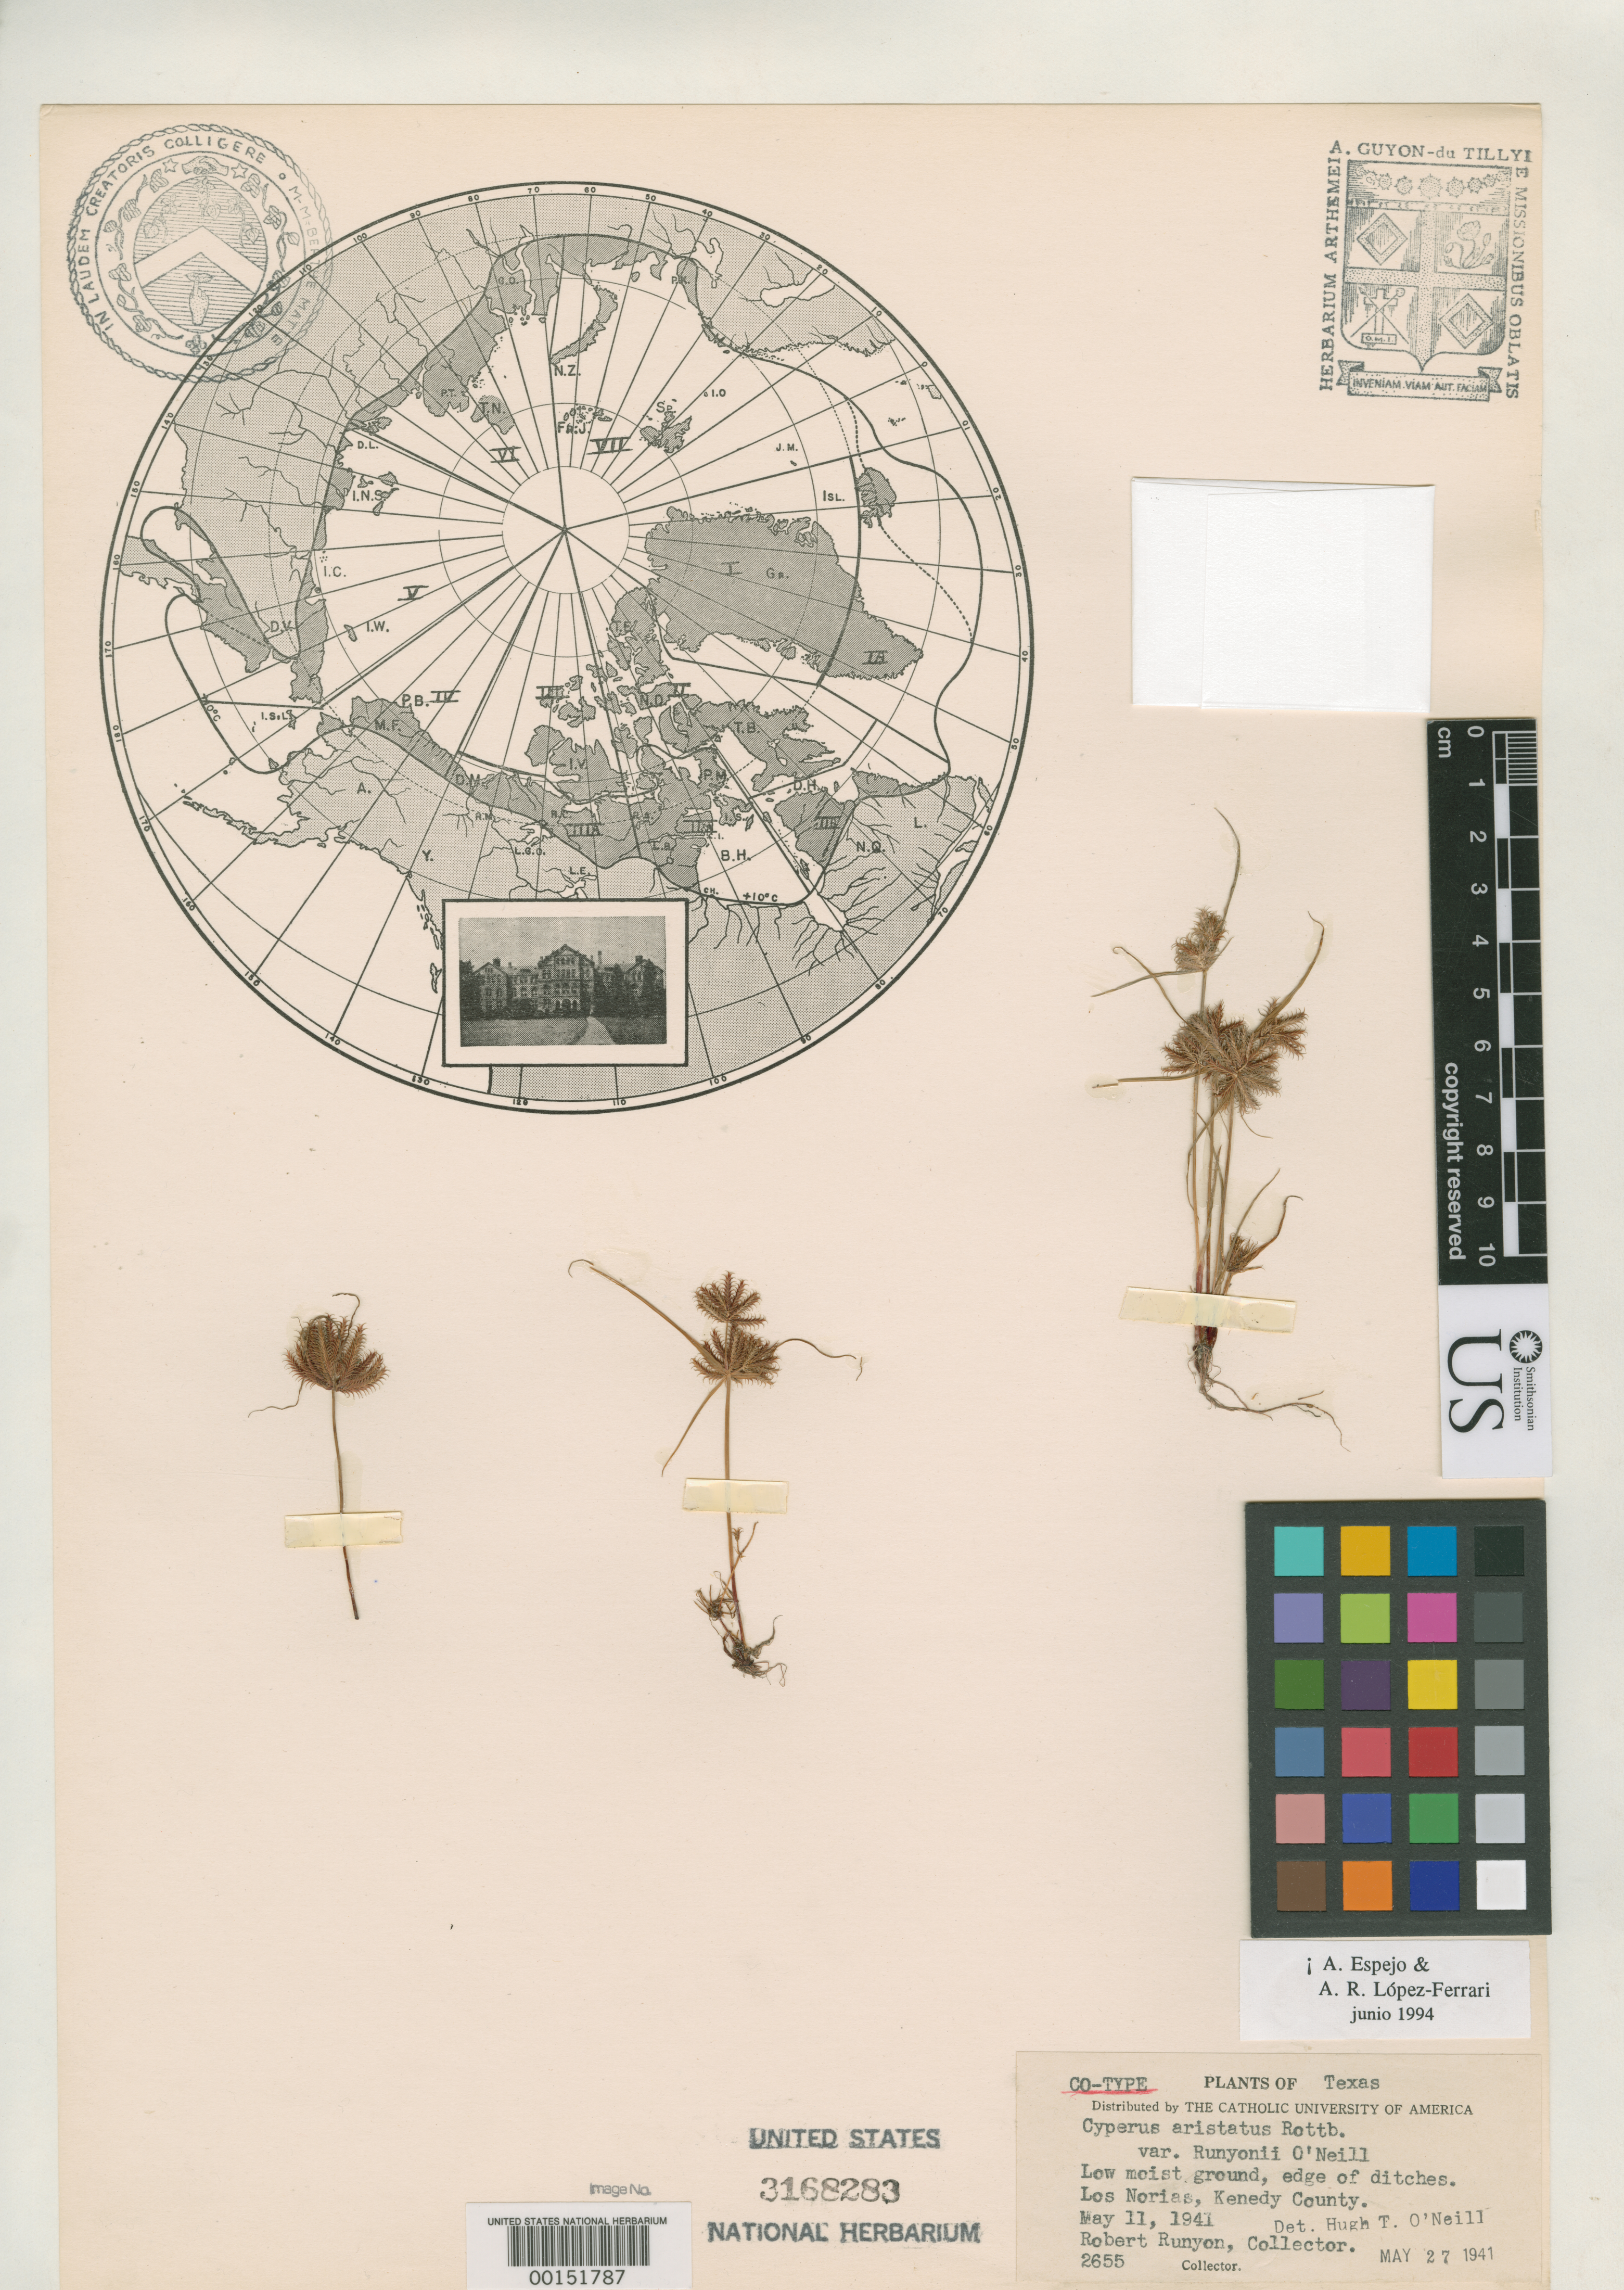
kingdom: Plantae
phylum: Tracheophyta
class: Liliopsida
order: Poales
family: Cyperaceae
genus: Cyperus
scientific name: Cyperus aristatus var. runyonii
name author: O'Neill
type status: Paratype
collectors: R. Runyon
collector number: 2655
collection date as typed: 27 May 1941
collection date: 1941-05-27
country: United States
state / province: Texas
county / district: Kenedy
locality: Los Norias.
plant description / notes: Annotated as "CO-TYPE"; protologue designates Runyon 1933 as type (no duplicates found at US). Additional paratypes are filed in main herbarium.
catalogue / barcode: US 3168283